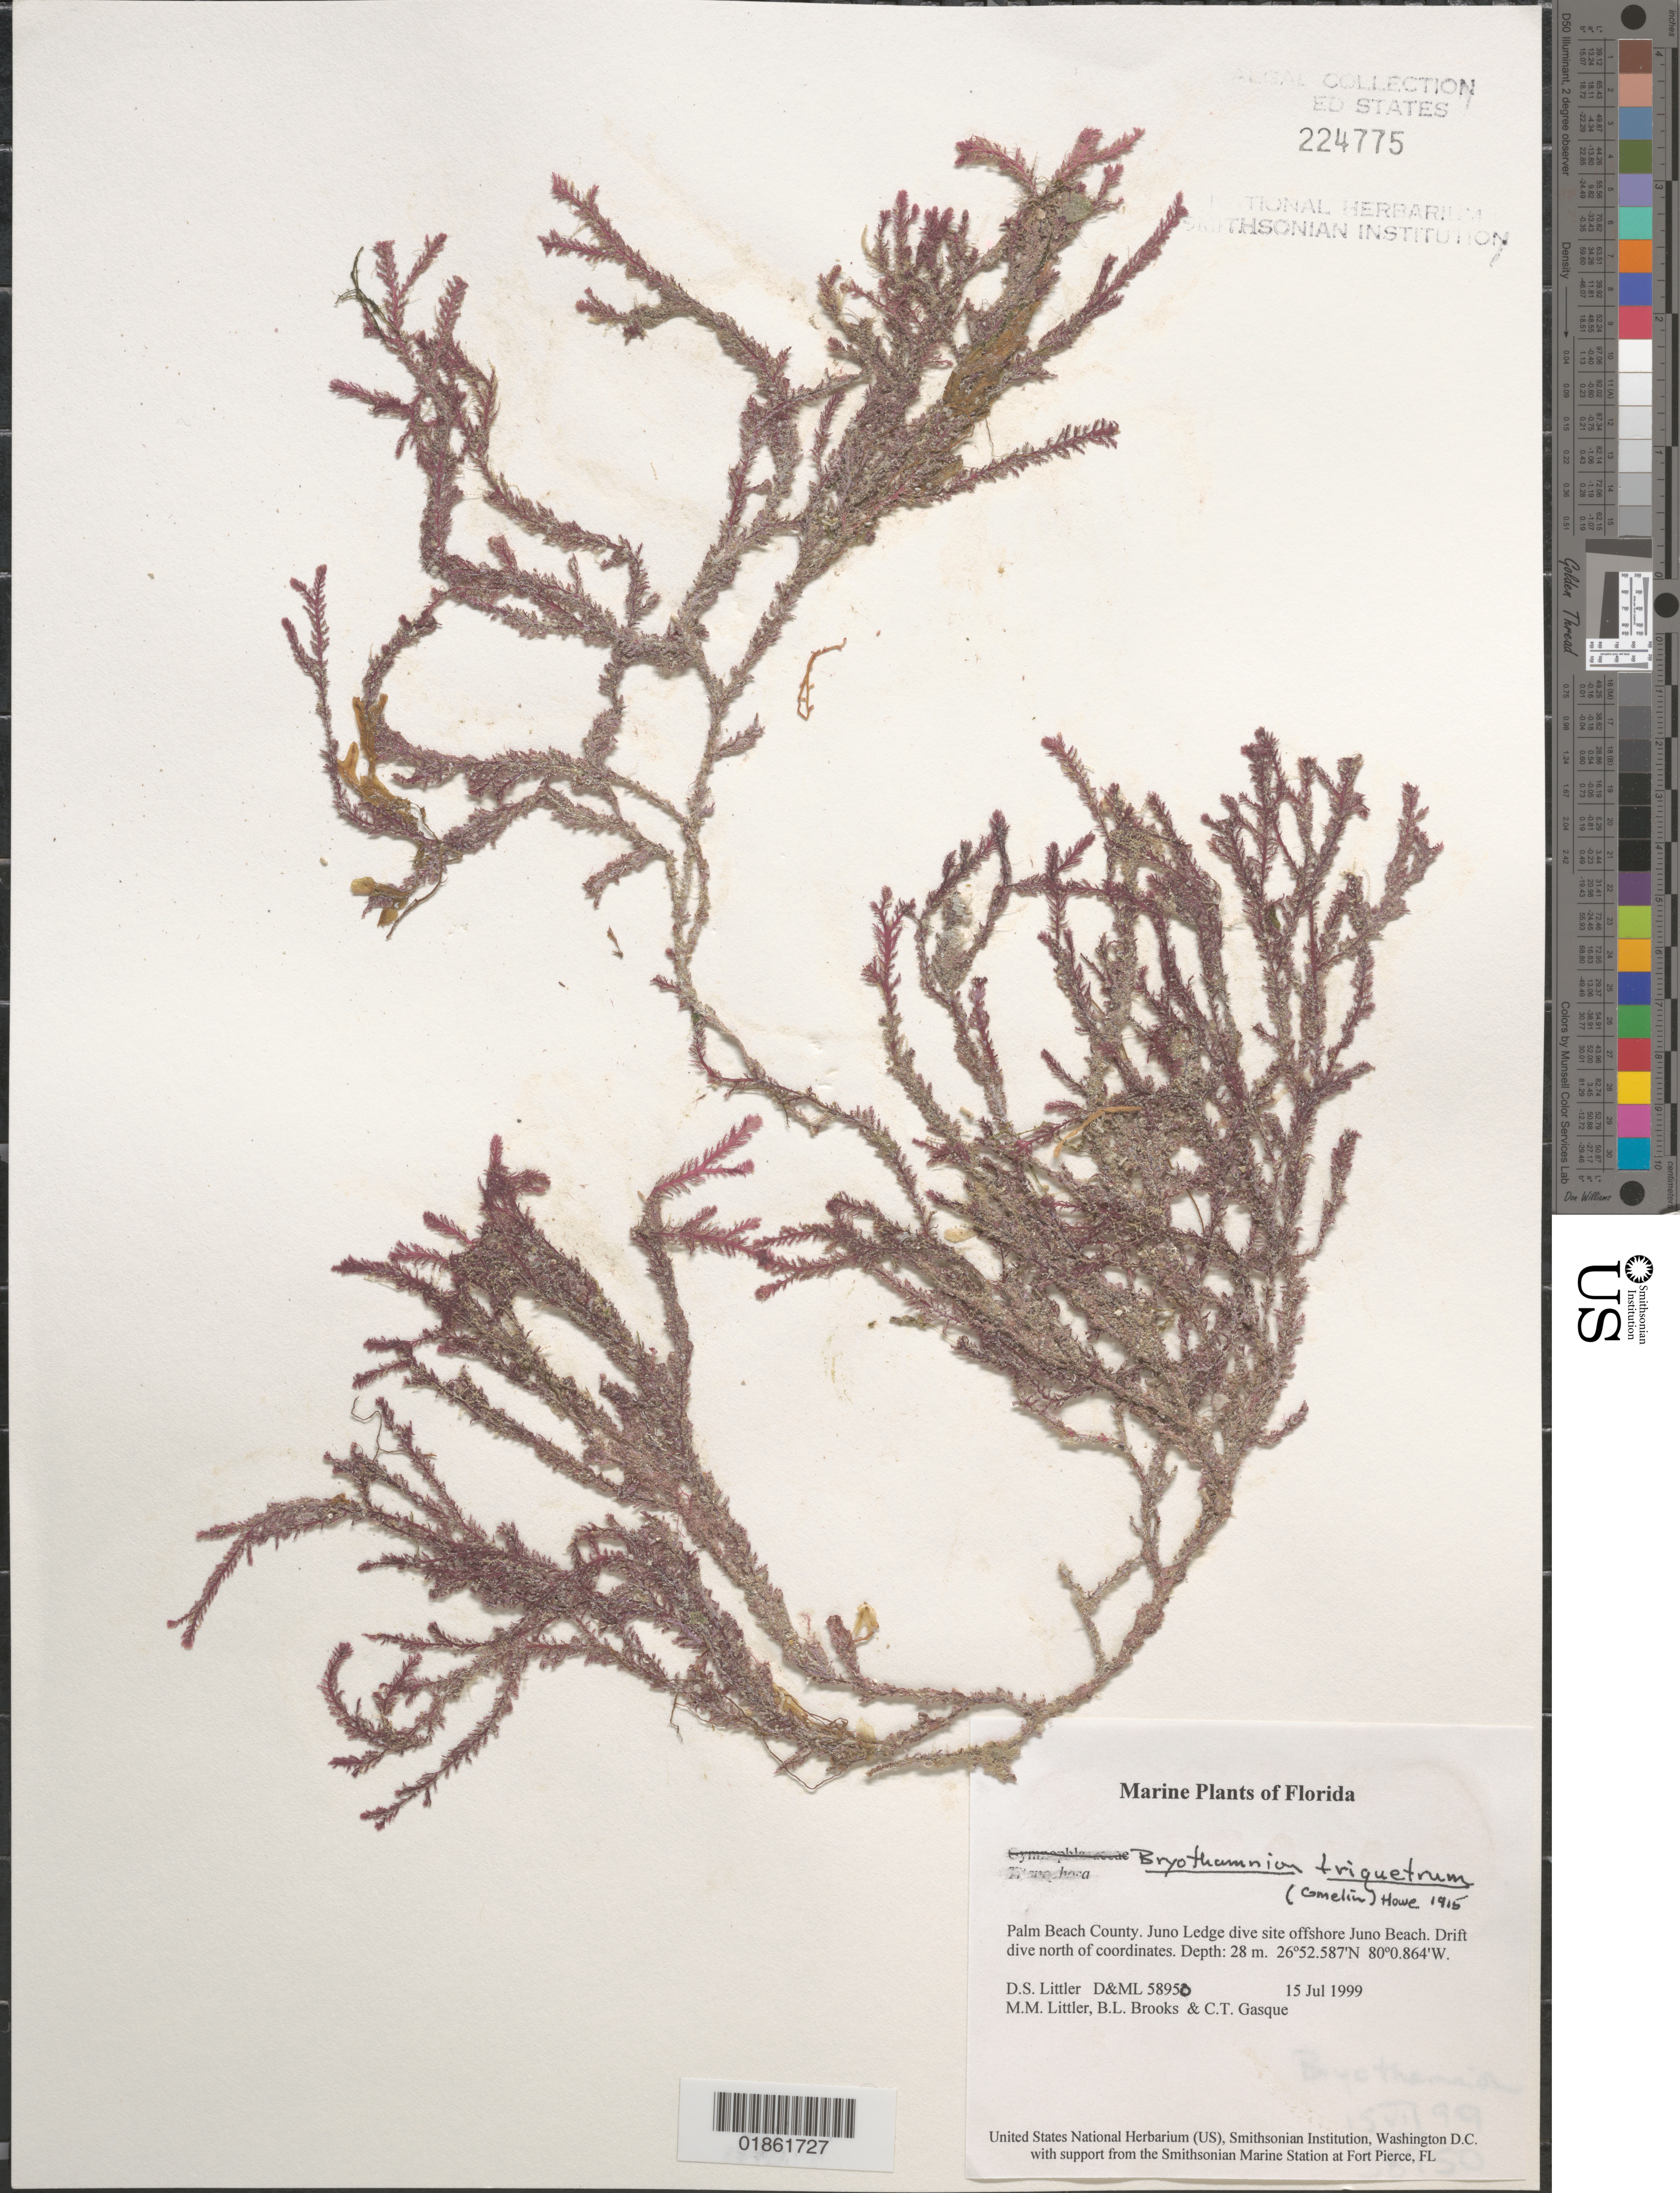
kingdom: Plantae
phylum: Rhodophyta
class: Florideophyceae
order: Ceramiales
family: Rhodomelaceae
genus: Alsidium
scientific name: Alsidium sp.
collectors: D. S. Littler, M. M. Littler & C. Gasque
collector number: D&ML 58950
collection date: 1999-07-15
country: United States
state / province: Florida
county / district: Palm Beach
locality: West Palm Beach. Spanish Anchor dive site.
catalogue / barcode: US 224775